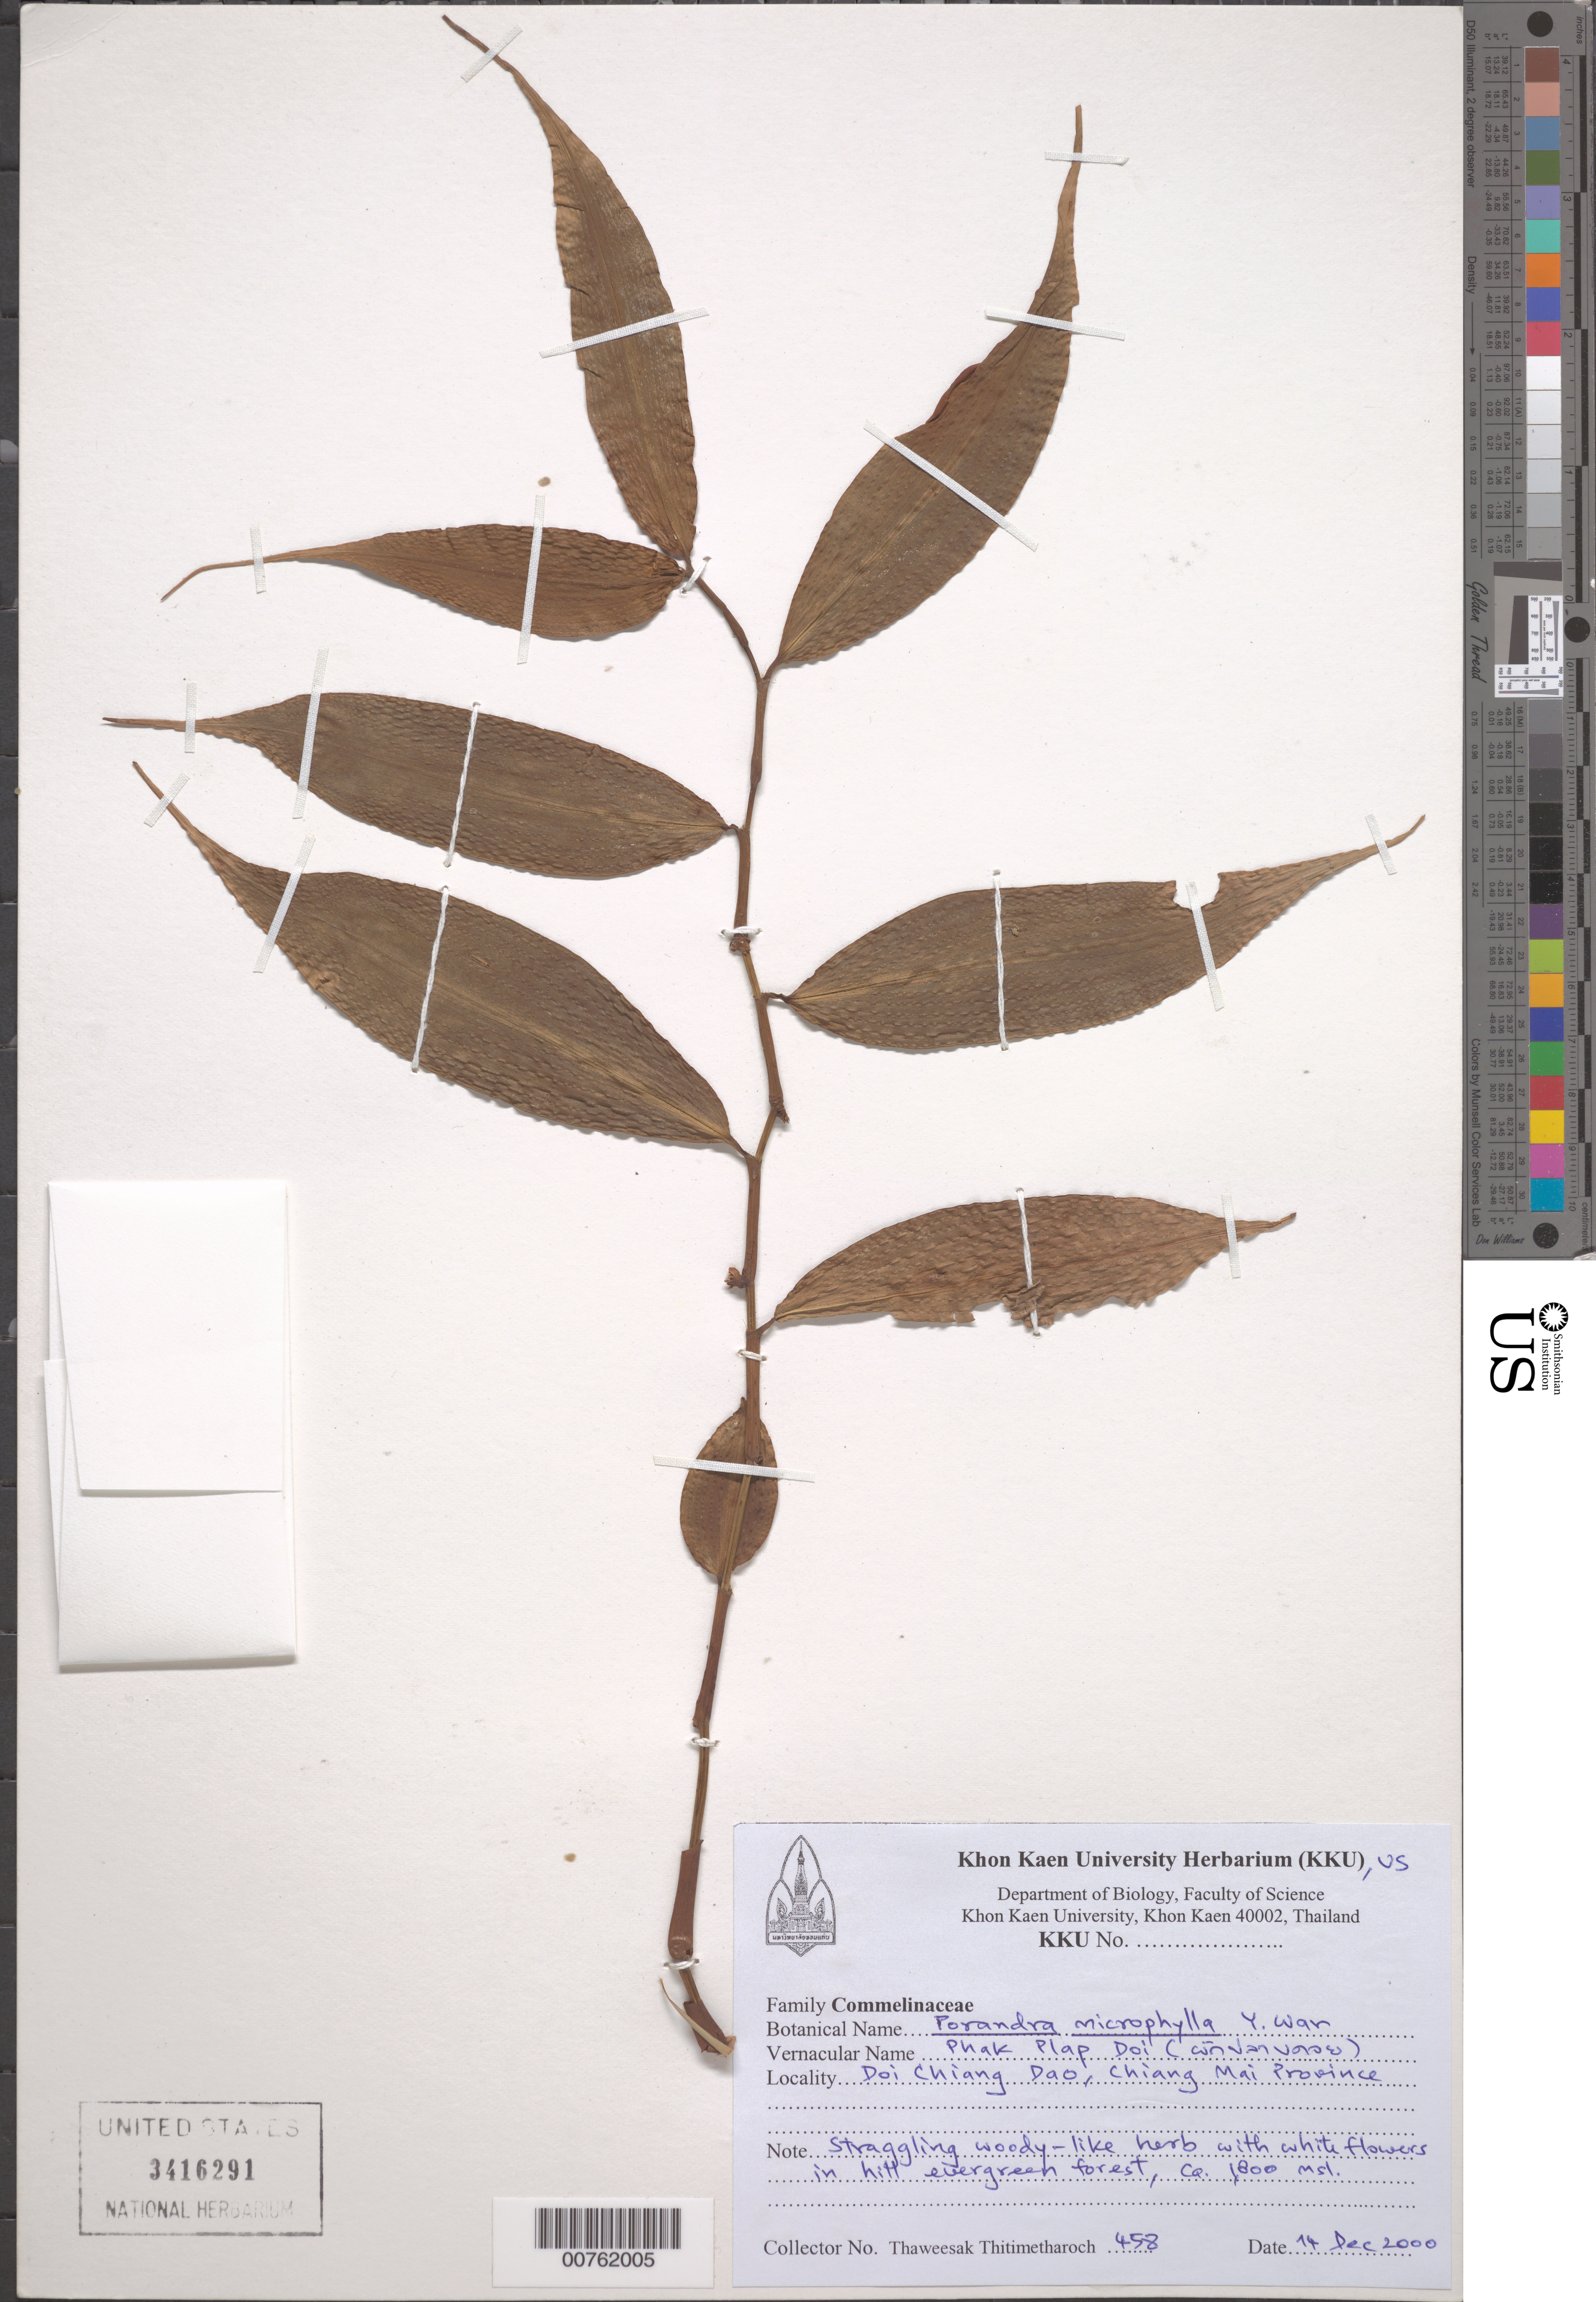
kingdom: Plantae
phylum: Tracheophyta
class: Liliopsida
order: Commelinales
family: Commelinaceae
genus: Porandra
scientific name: Porandra microphylla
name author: Y. Wan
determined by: Faden, Robert B., (US), Smithsonian Institution - National Museum of Natural History (UNITED STATES)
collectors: T. Thitimetharoch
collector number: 458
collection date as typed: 14 Dec 2000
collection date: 2000-12-14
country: Thailand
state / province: Chiang Mai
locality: Doi Chiang Dao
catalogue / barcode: US 3416291